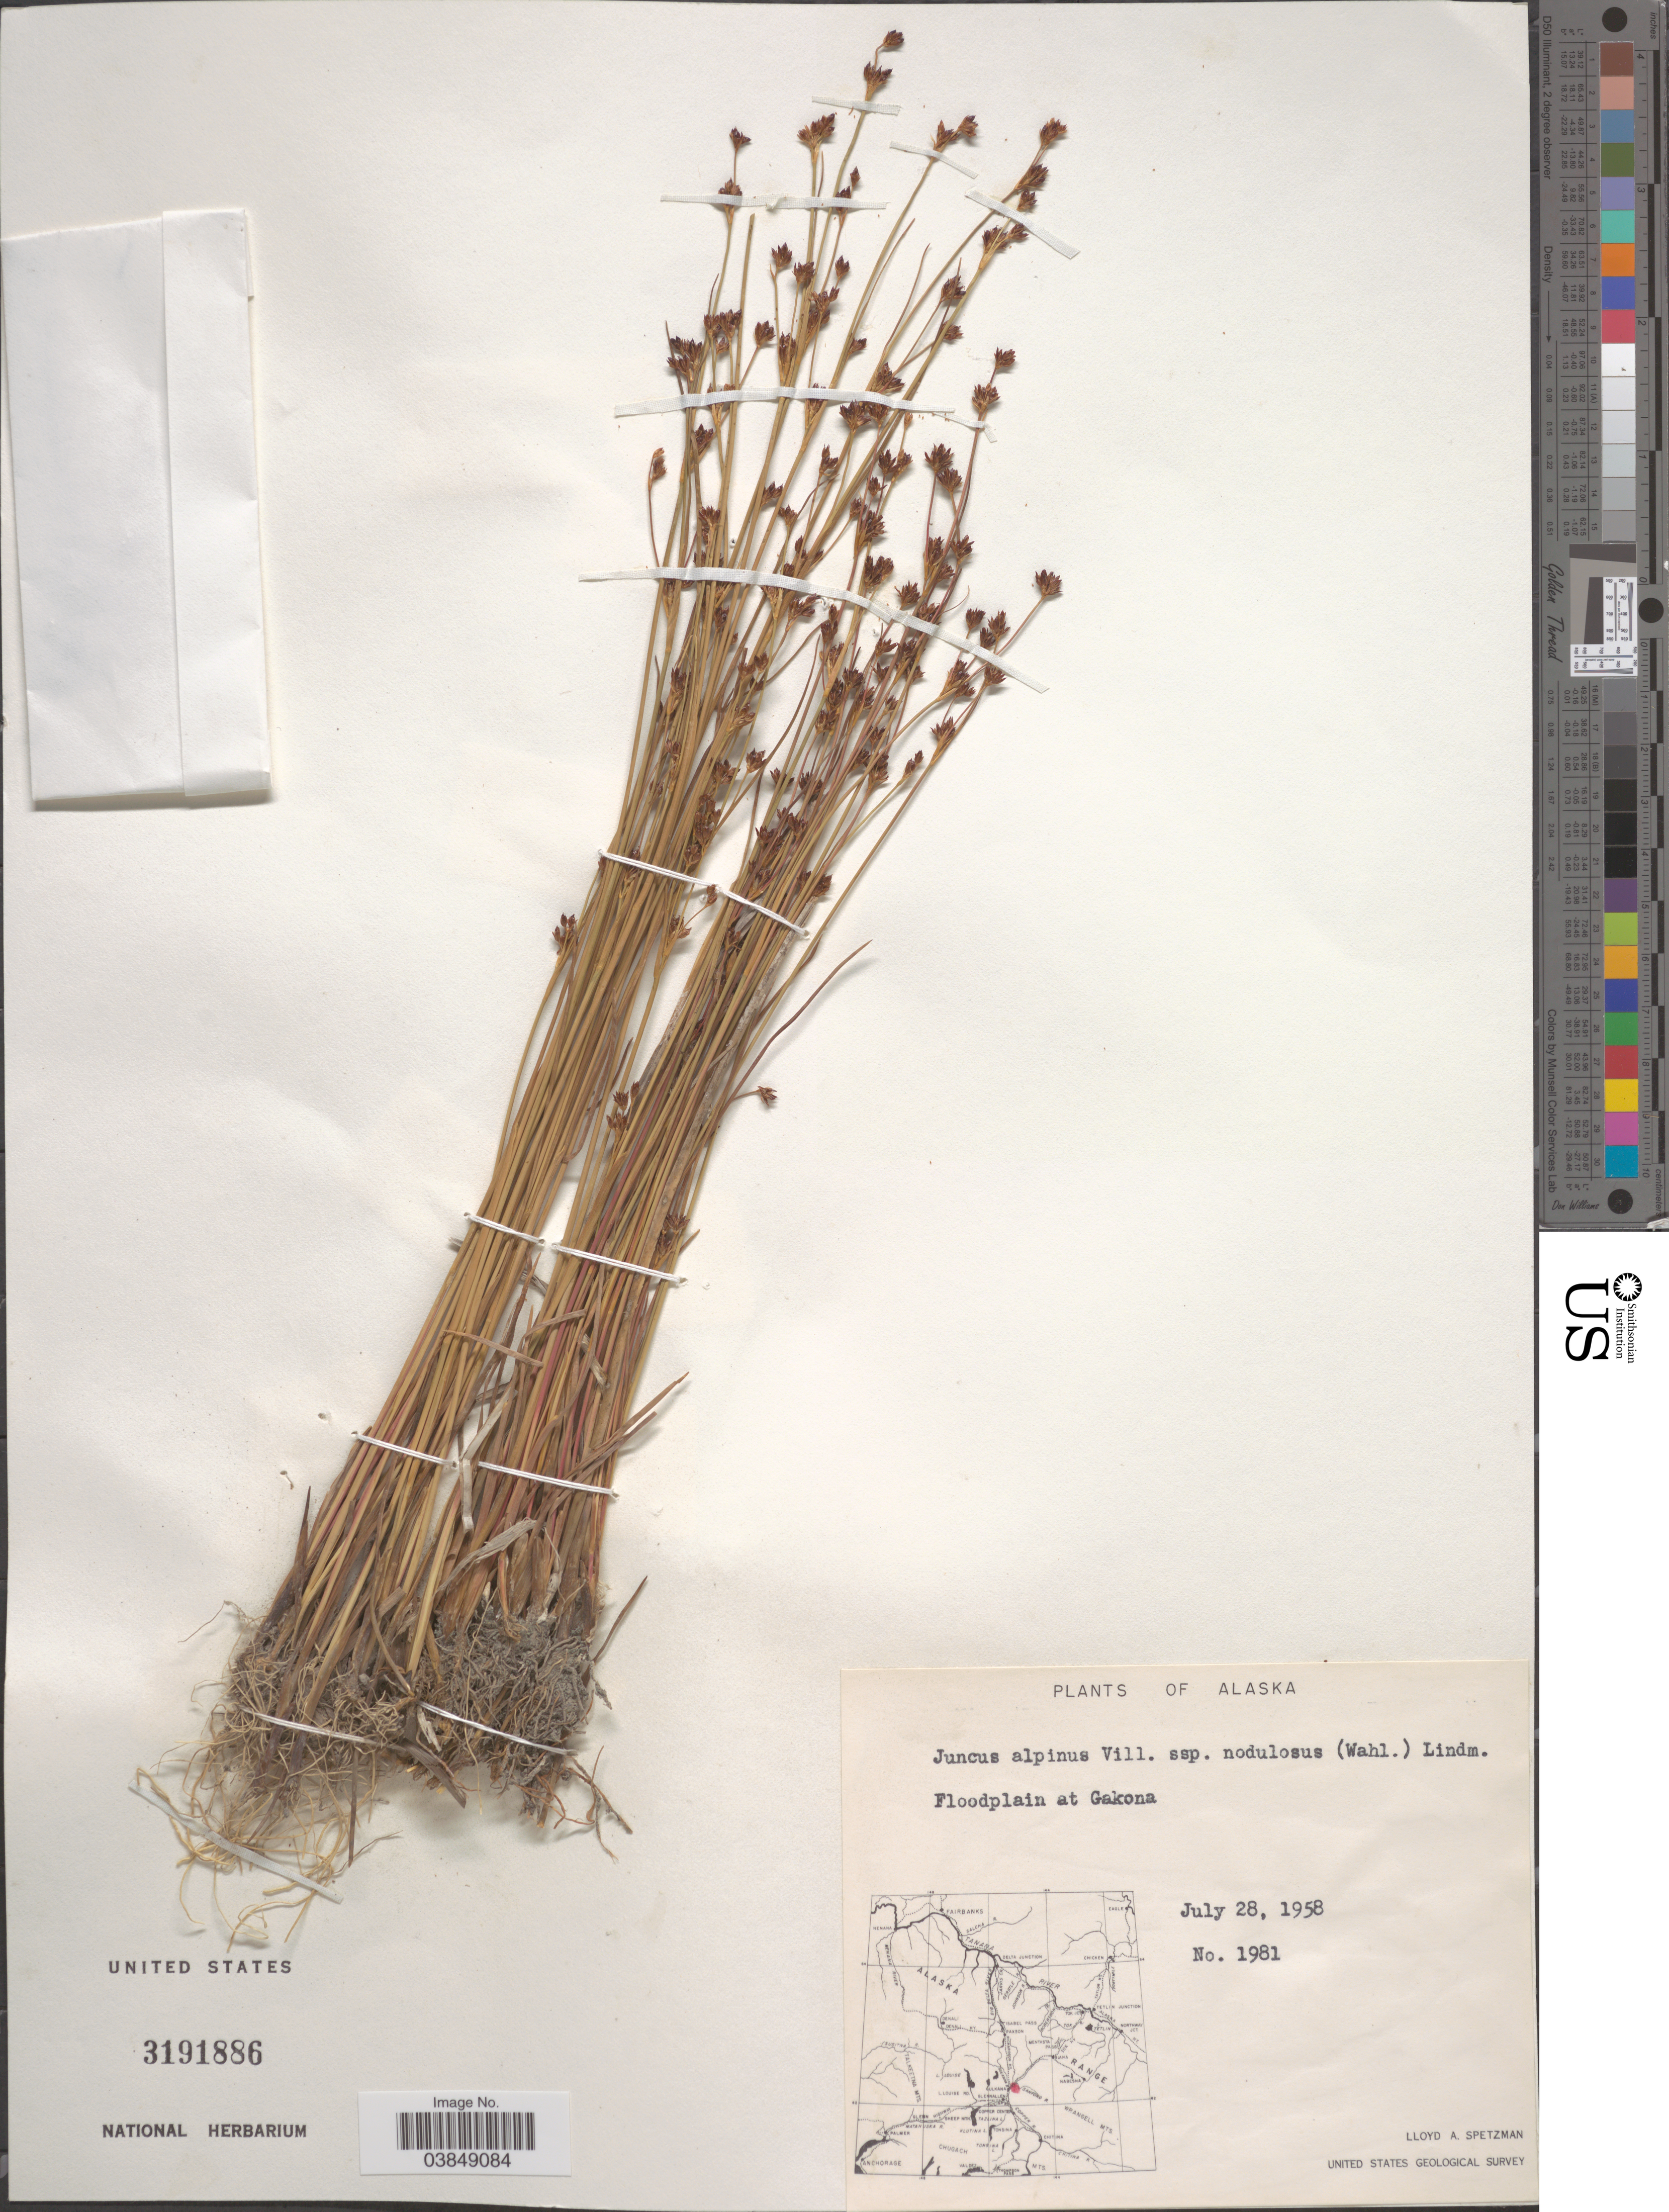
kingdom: Plantae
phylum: Tracheophyta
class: Liliopsida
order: Poales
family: Juncaceae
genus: Juncus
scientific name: Juncus alpinus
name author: Vill.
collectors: L. Spetzman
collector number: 1981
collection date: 1958-07-28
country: United States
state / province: Alaska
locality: Foodplain at Gakona.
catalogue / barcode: US 3191886